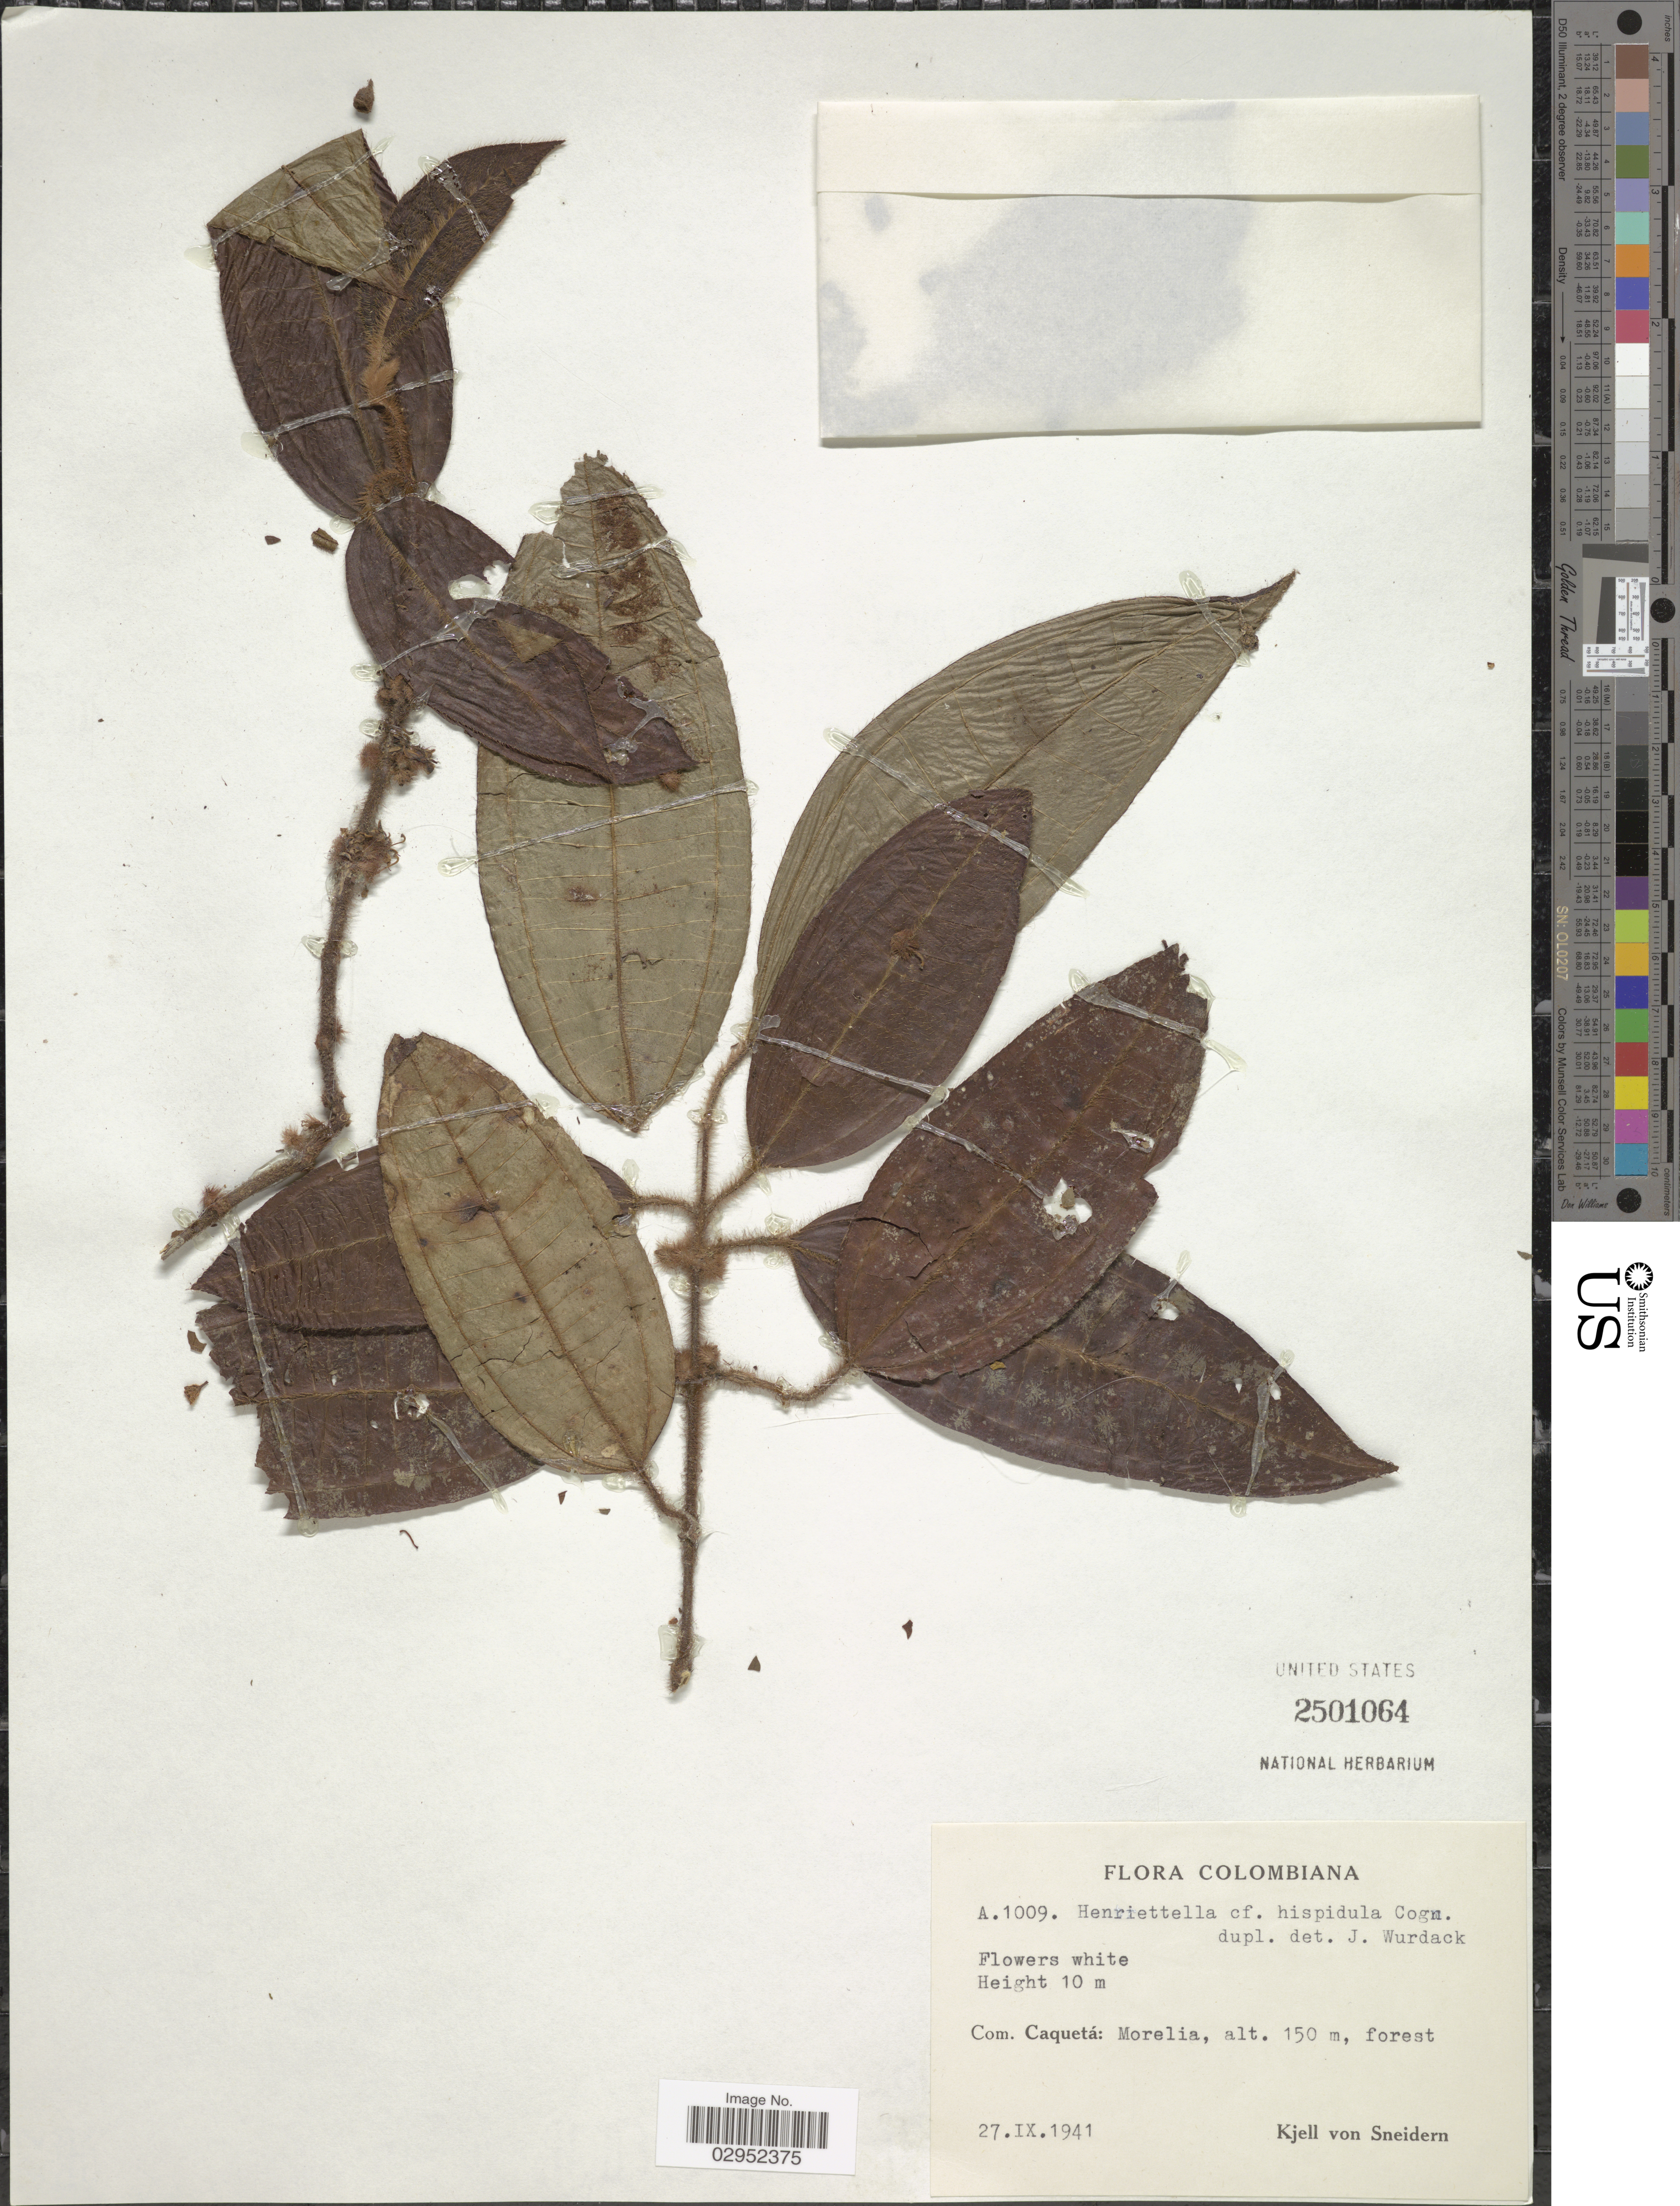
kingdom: Plantae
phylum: Tracheophyta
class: Magnoliopsida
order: Myrtales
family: Melastomataceae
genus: Henriettea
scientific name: Henriettea caudata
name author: (Gleason) Penneys et al.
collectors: K. von Sneidern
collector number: A1009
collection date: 1941-09-27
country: Colombia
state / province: Caquetá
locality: Com. Caquetá: Morelia.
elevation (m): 150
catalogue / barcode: US 2501064